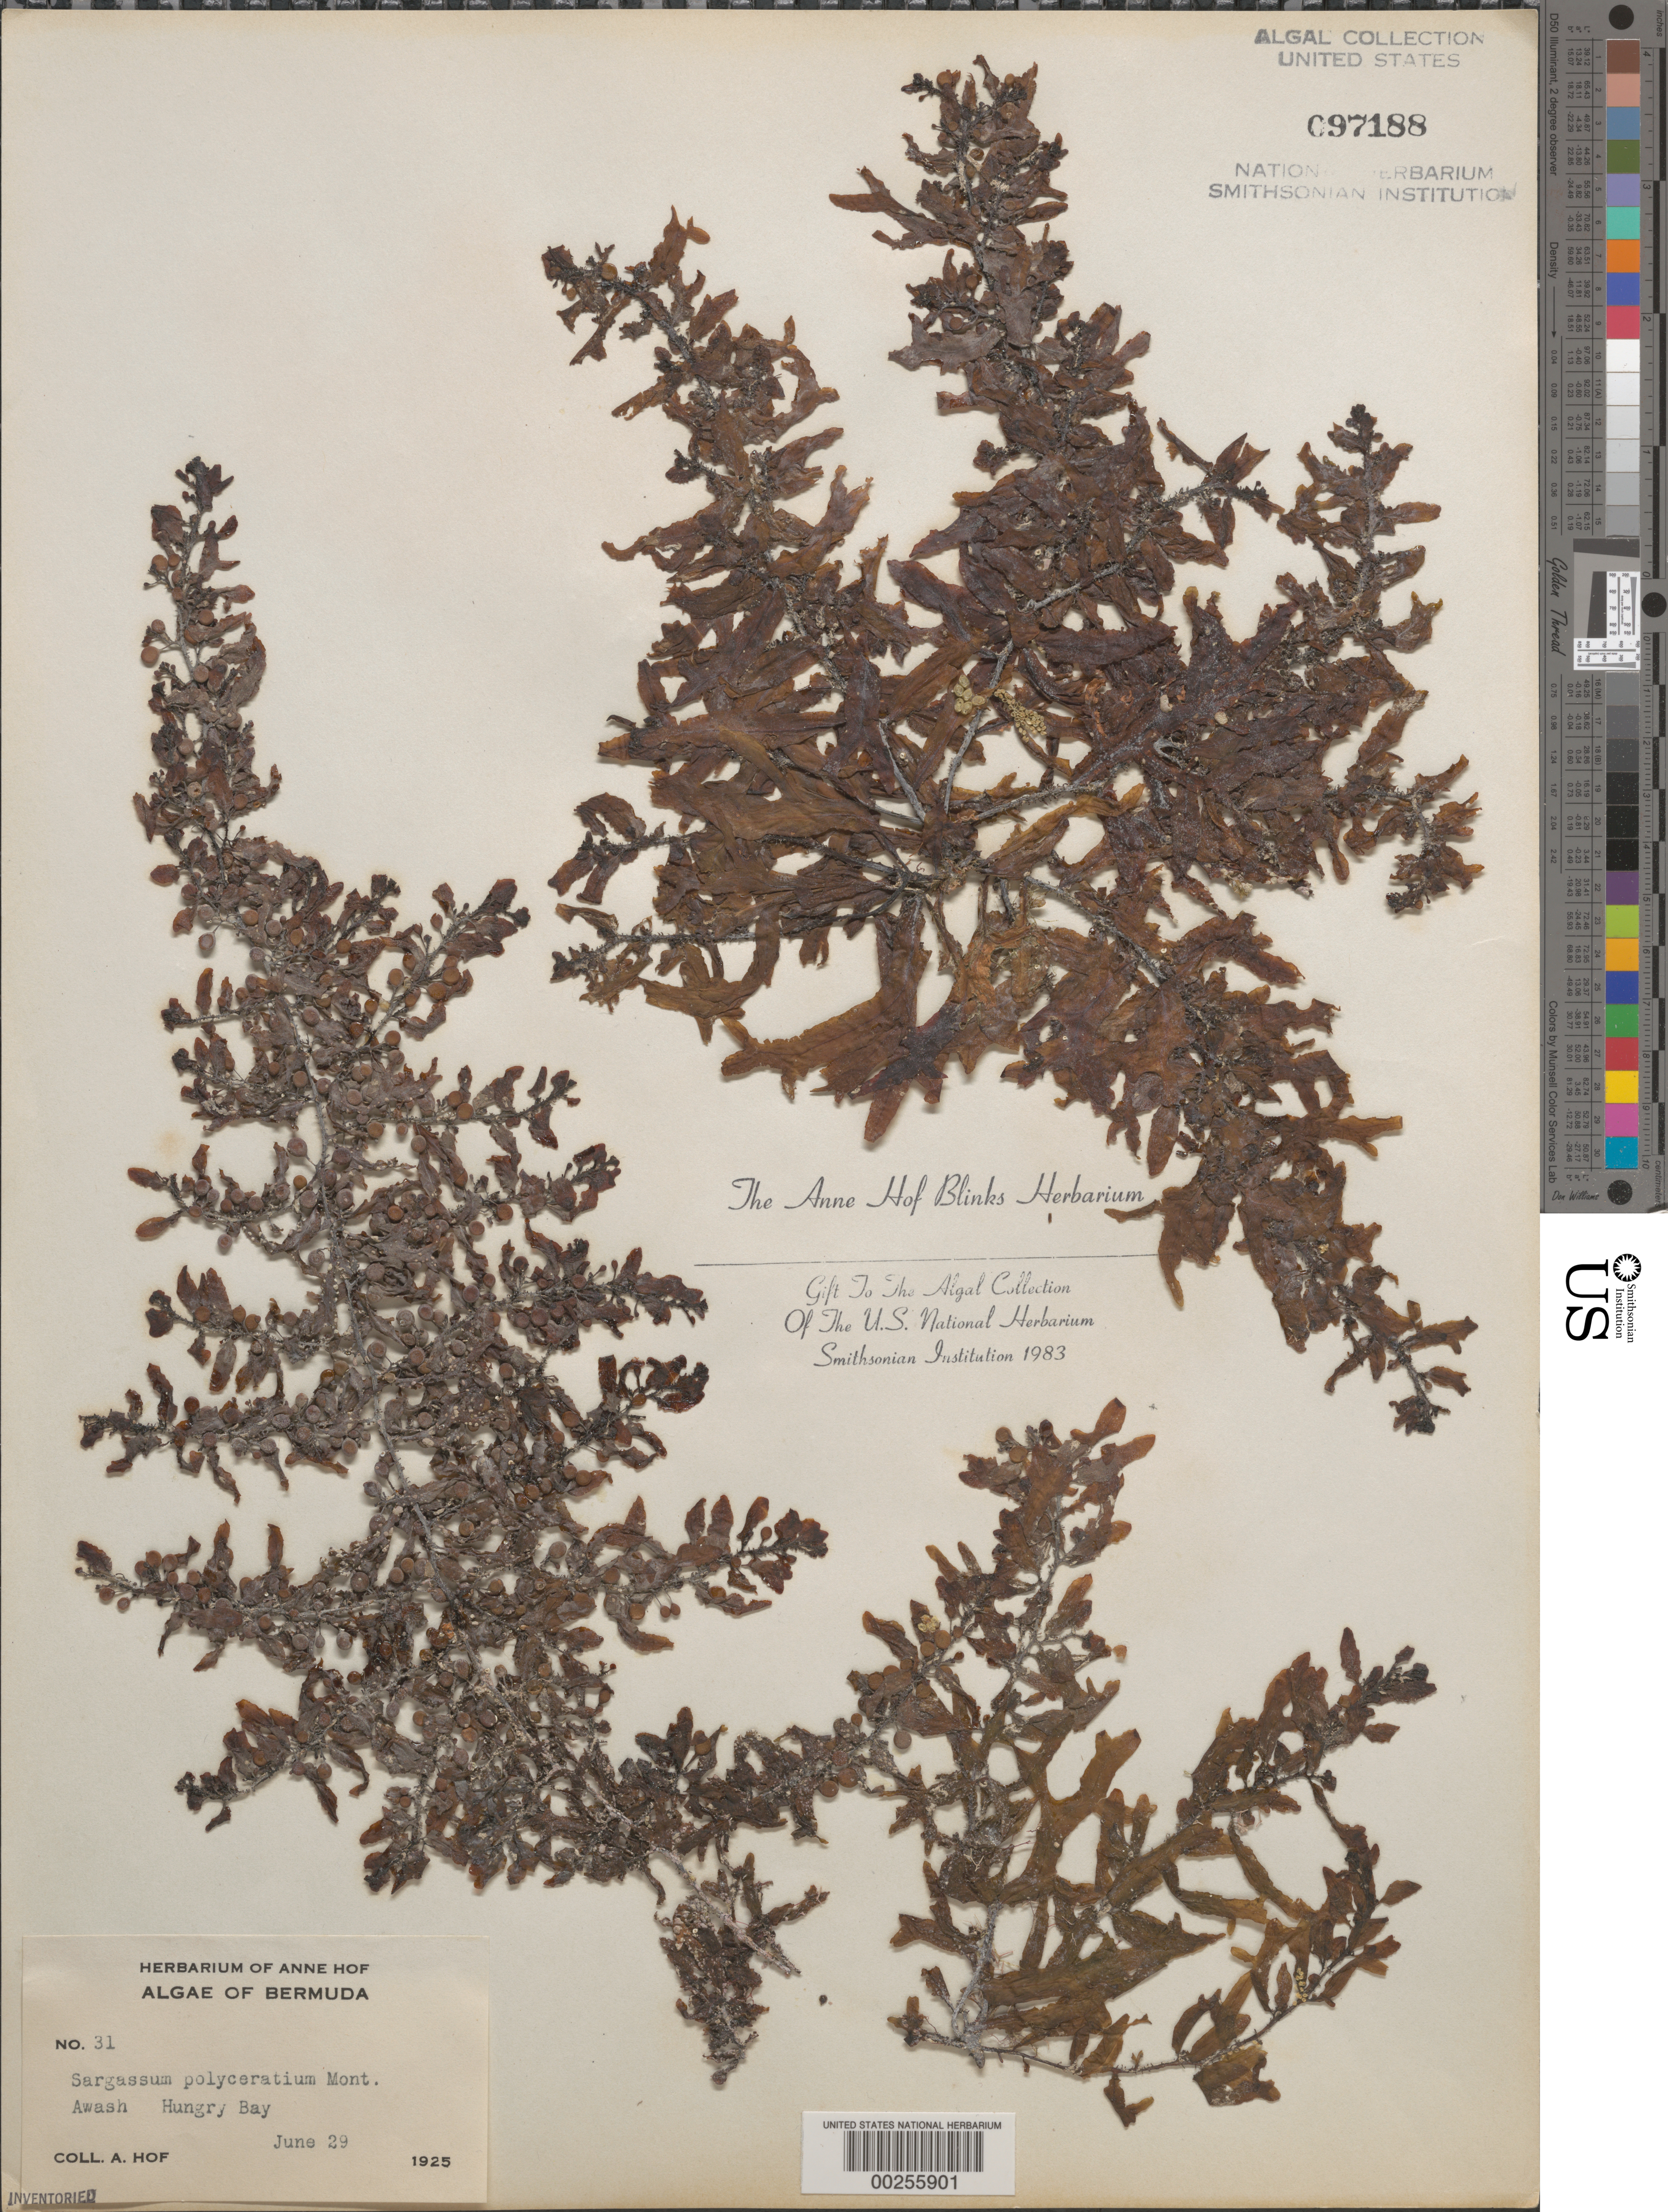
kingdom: Chromista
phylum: Ochrophyta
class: Phaeophyceae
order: Fucales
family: Sargassaceae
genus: Sargassum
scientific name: Sargassum polyceratium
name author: Mont.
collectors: A. Blinks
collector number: AHB 31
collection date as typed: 29 Jun 1925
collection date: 1925-06-29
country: Bermuda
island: Bermuda Island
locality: Hungry Bay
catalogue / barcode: US 97188